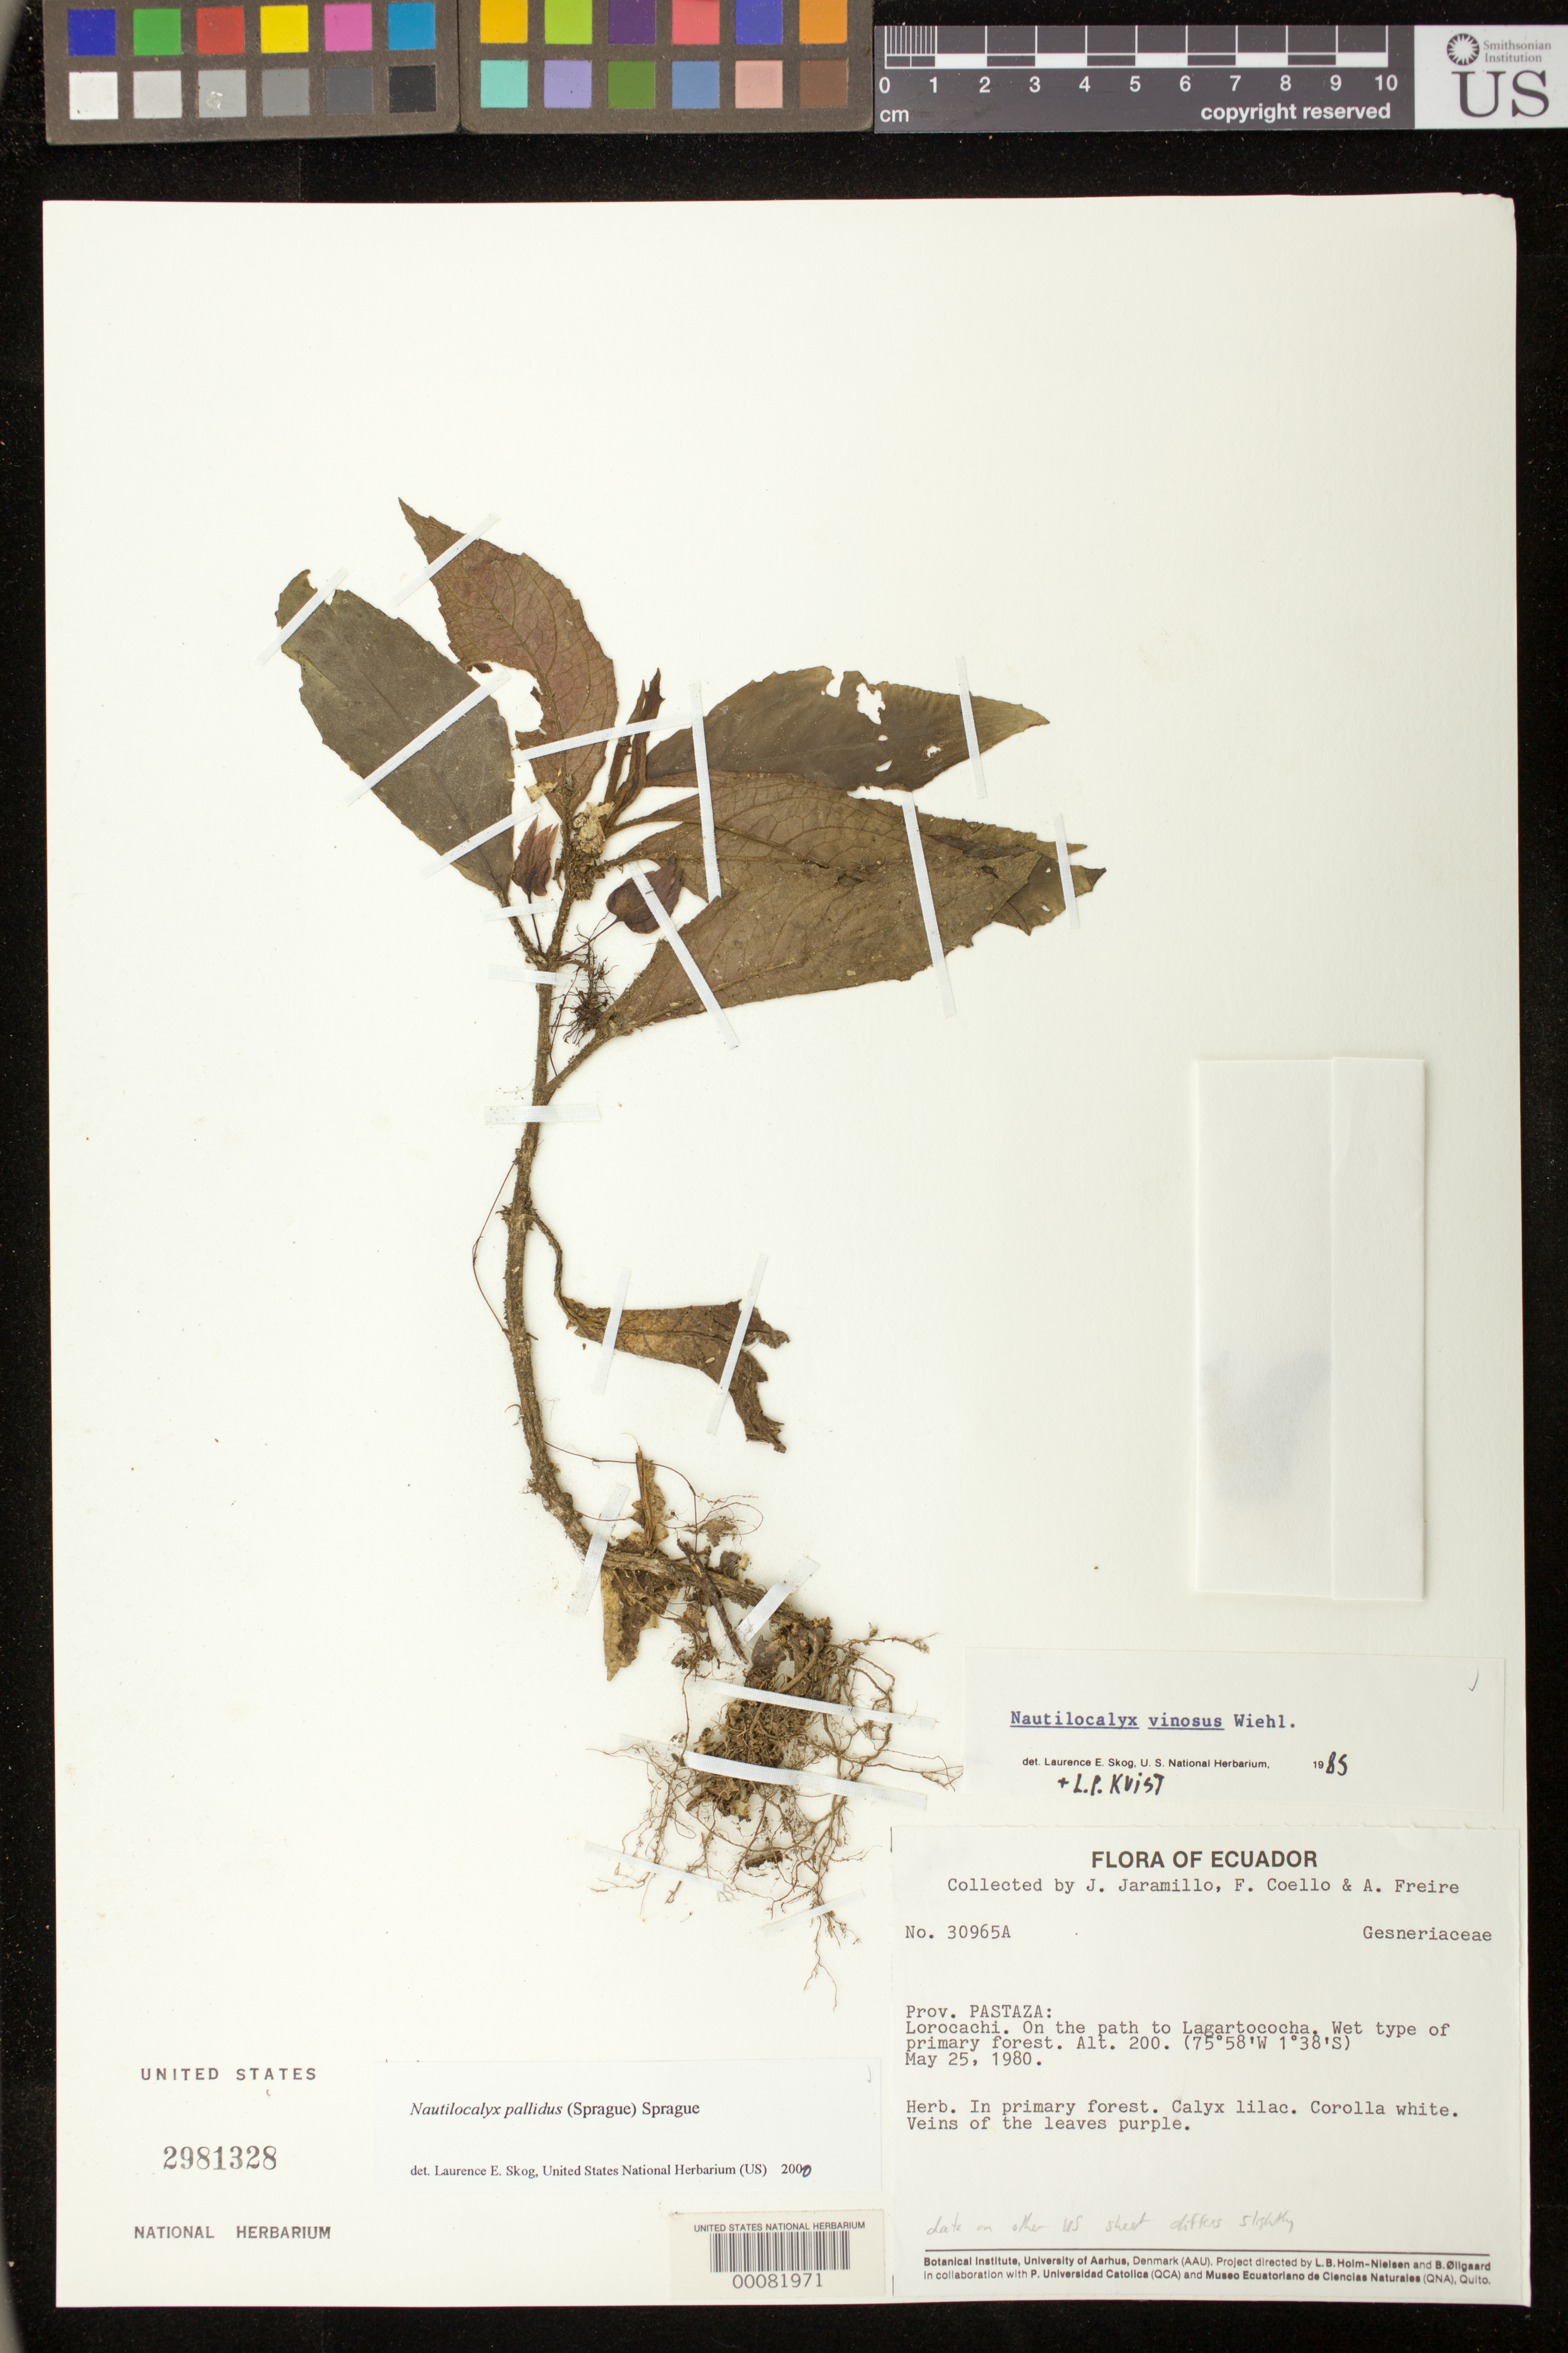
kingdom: Plantae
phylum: Tracheophyta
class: Magnoliopsida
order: Lamiales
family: Gesneriaceae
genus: Nautilocalyx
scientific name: Nautilocalyx pallidus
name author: (Sprague) C. Sprague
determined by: Skog, Laurence E.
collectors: J. L. Jaramillo, F. Coello & A. Freire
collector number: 30965 A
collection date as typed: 25 May 1980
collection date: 1980-05-25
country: Ecuador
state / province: Pastaza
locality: Lorocachi, on the path to Lagartococha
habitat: Wet type of primary forest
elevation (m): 200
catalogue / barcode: US 2981328